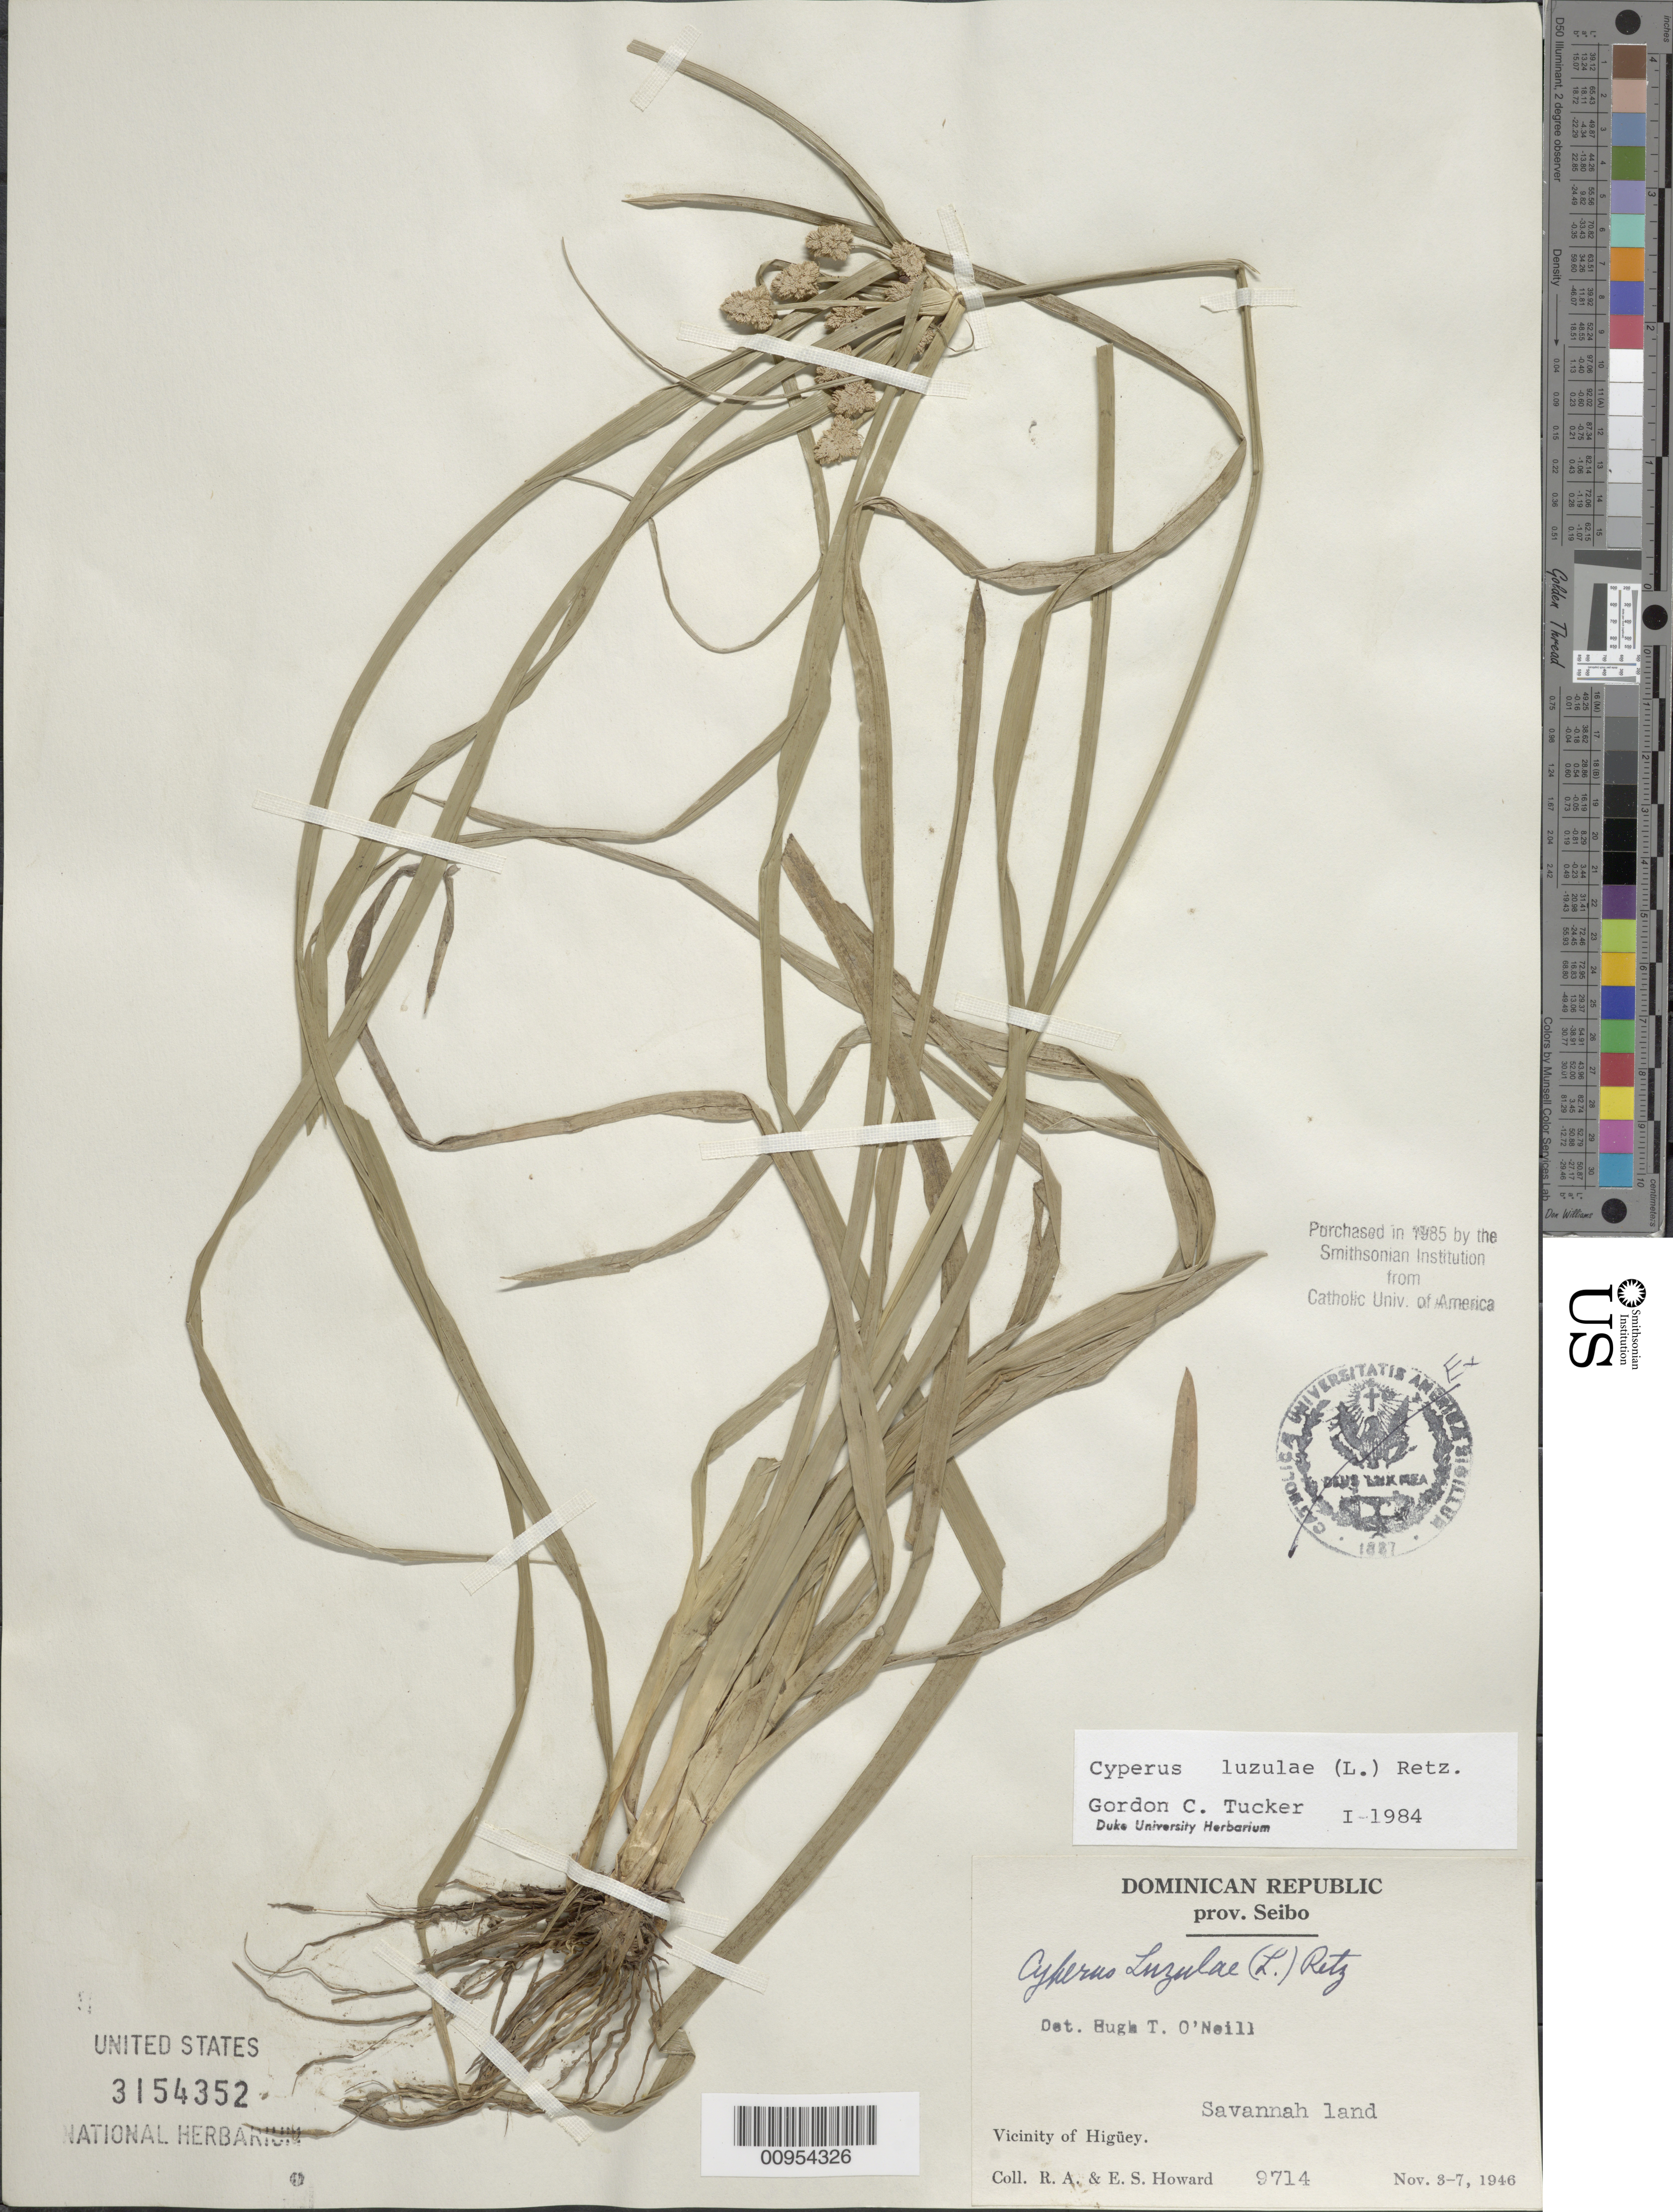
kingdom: Plantae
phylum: Tracheophyta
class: Liliopsida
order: Poales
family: Cyperaceae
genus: Cyperus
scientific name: Cyperus luzulae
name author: (L.) Rottb. ex Retz.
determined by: Tucker, G. C.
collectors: R. A. Howard & E. S. Howard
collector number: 9714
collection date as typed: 03 Nov 1946 to 07 Nov 1946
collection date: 1946-11-03/1946-11-07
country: Dominican Republic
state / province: El Seibo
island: Hispaniola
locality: Vicinity of Higüey, savannah land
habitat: Savannah land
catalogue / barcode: US 3154352